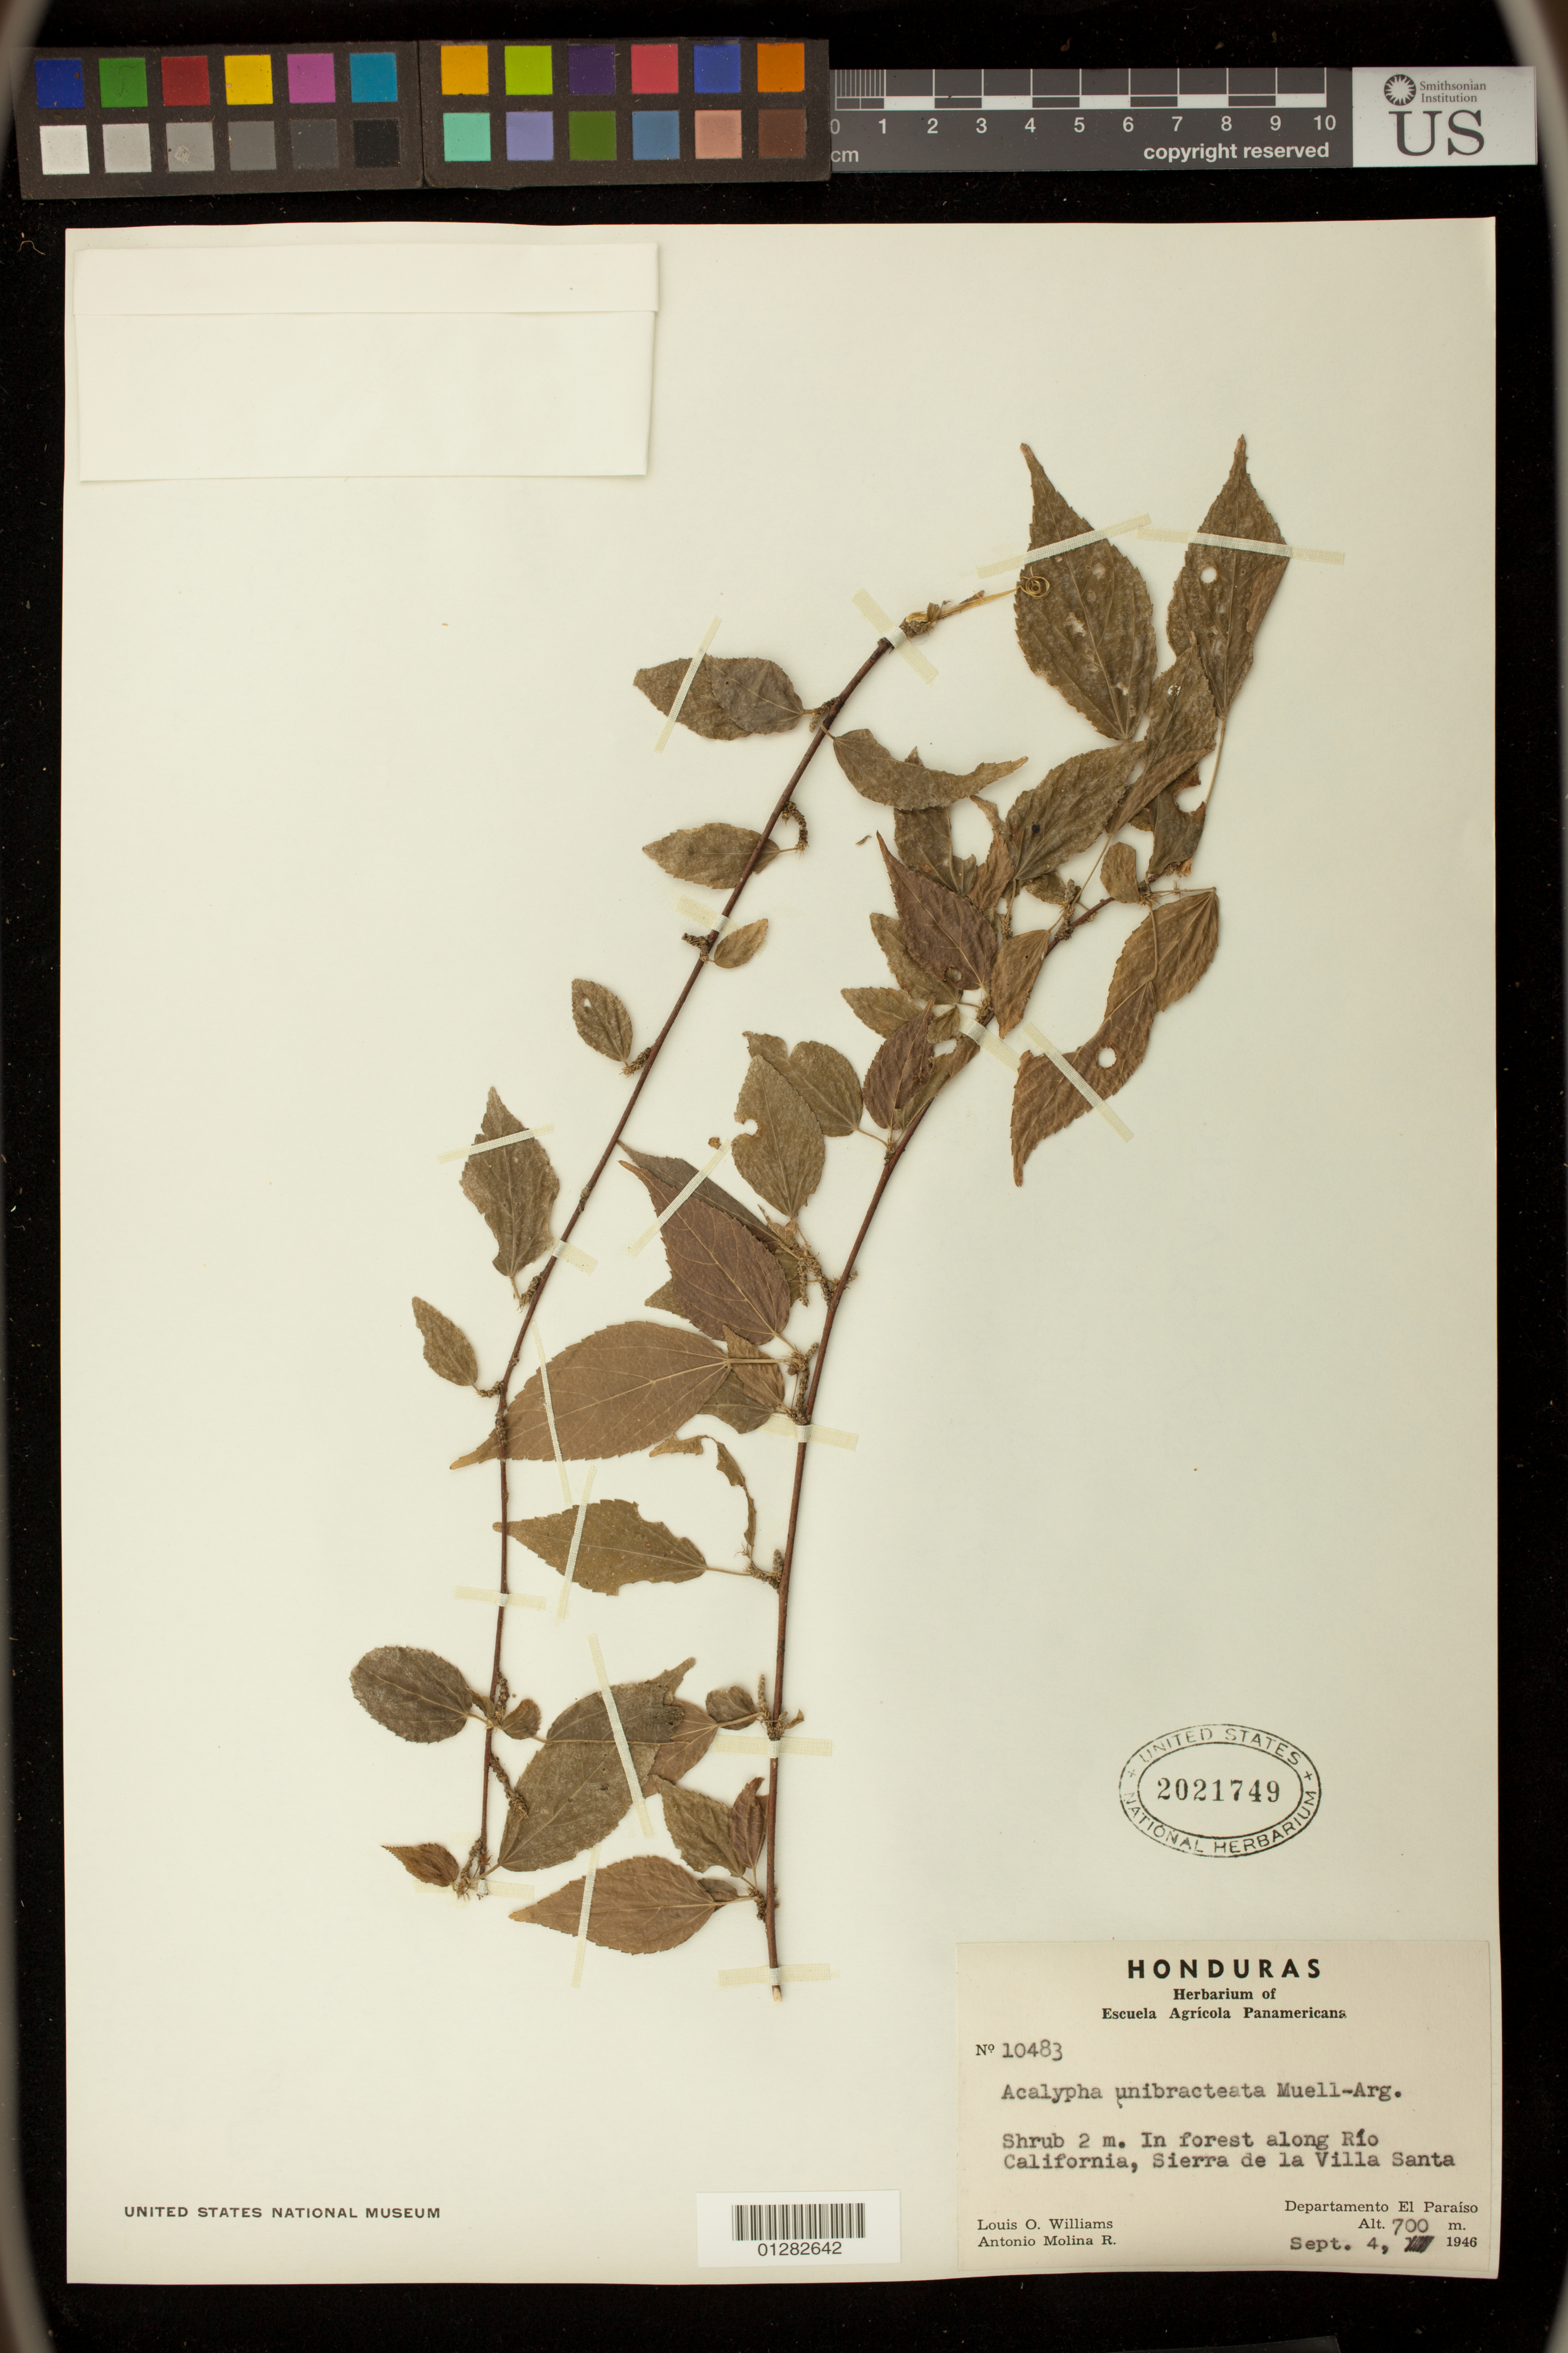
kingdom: Plantae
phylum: Tracheophyta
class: Magnoliopsida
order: Malpighiales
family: Euphorbiaceae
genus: Acalypha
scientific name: Acalypha unibracteata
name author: Müll. Arg.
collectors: L. O. Williams & A. Molina R.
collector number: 10483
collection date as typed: Sept. 4, 1946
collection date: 1946-09-04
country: Honduras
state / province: El Paraíso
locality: Along Rio California, Sierra de la Villa Santa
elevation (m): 700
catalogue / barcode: US 2021749